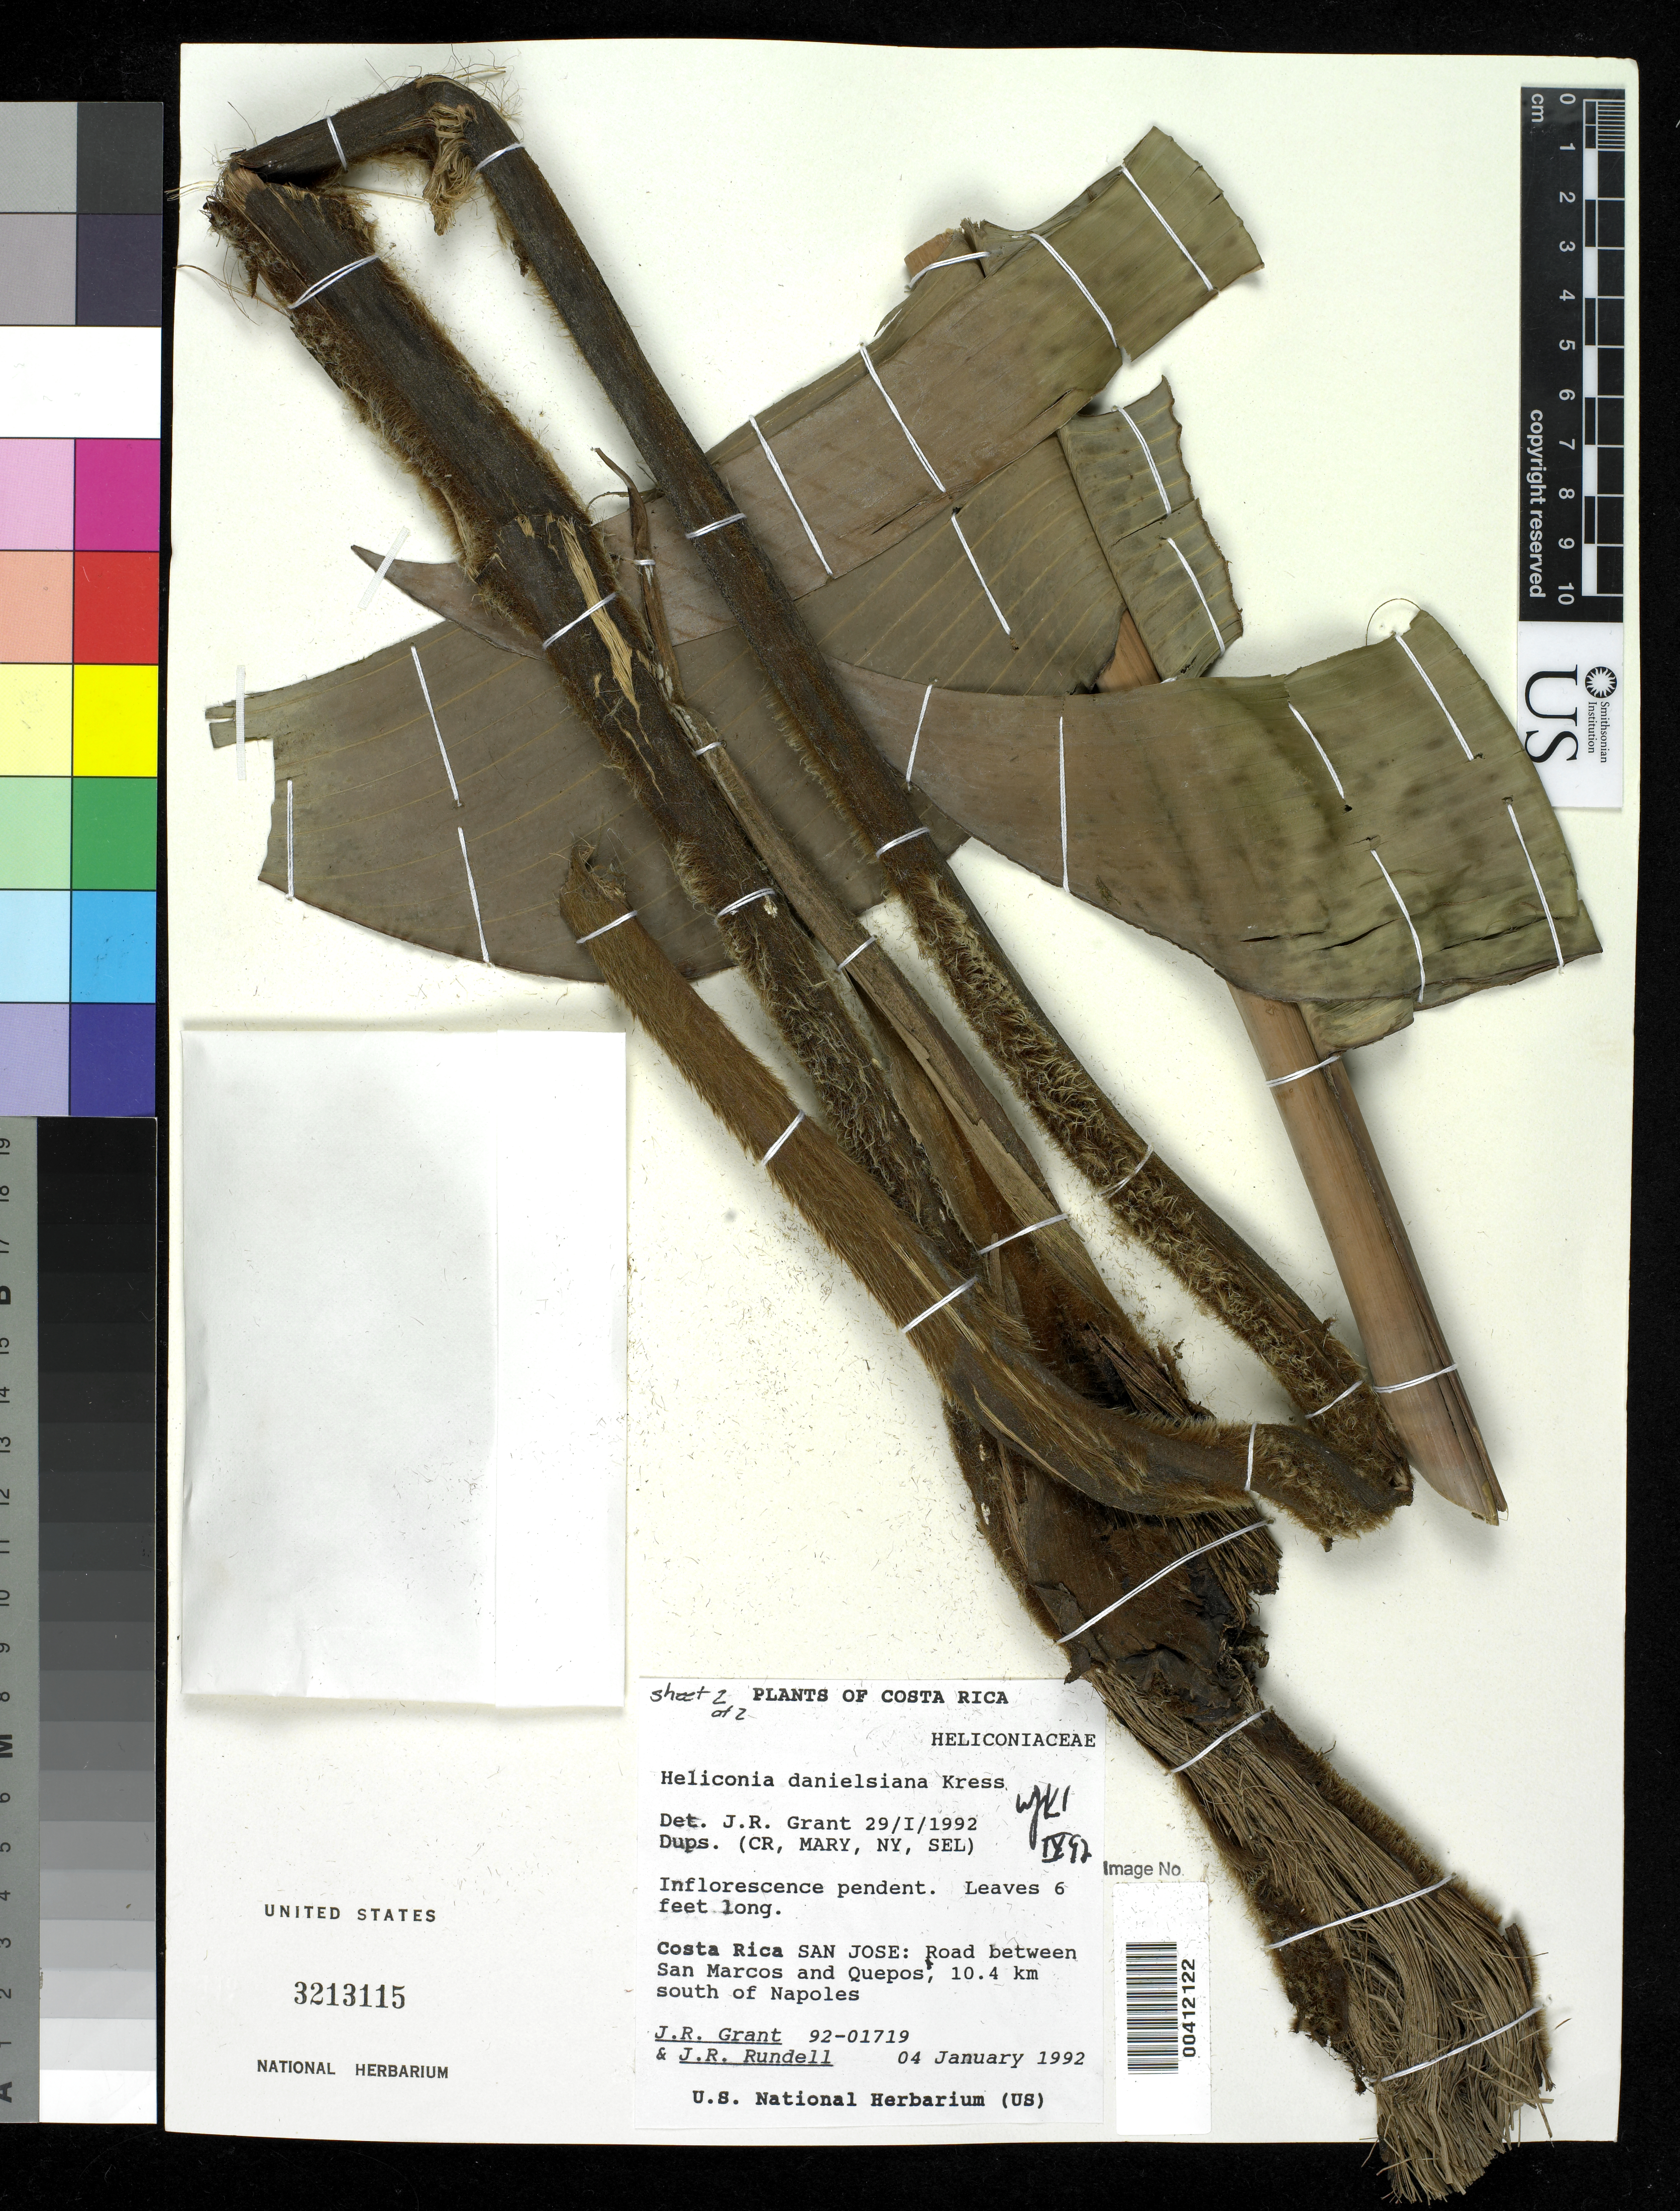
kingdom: Plantae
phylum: Tracheophyta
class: Liliopsida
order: Zingiberales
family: Heliconiaceae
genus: Heliconia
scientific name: Heliconia danielsiana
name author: W.J. Kress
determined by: Kress, W. J., (US), Smithsonian Institution - National Museum of Natural History (UNITED STATES)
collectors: J. R. Grant & J. R. Rundell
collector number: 92-01719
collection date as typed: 04 Jan 1992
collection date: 1992-01-04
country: Costa Rica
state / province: San José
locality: Between san marcos and quepos, 10.4 km s of napoles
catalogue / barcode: US 3213115